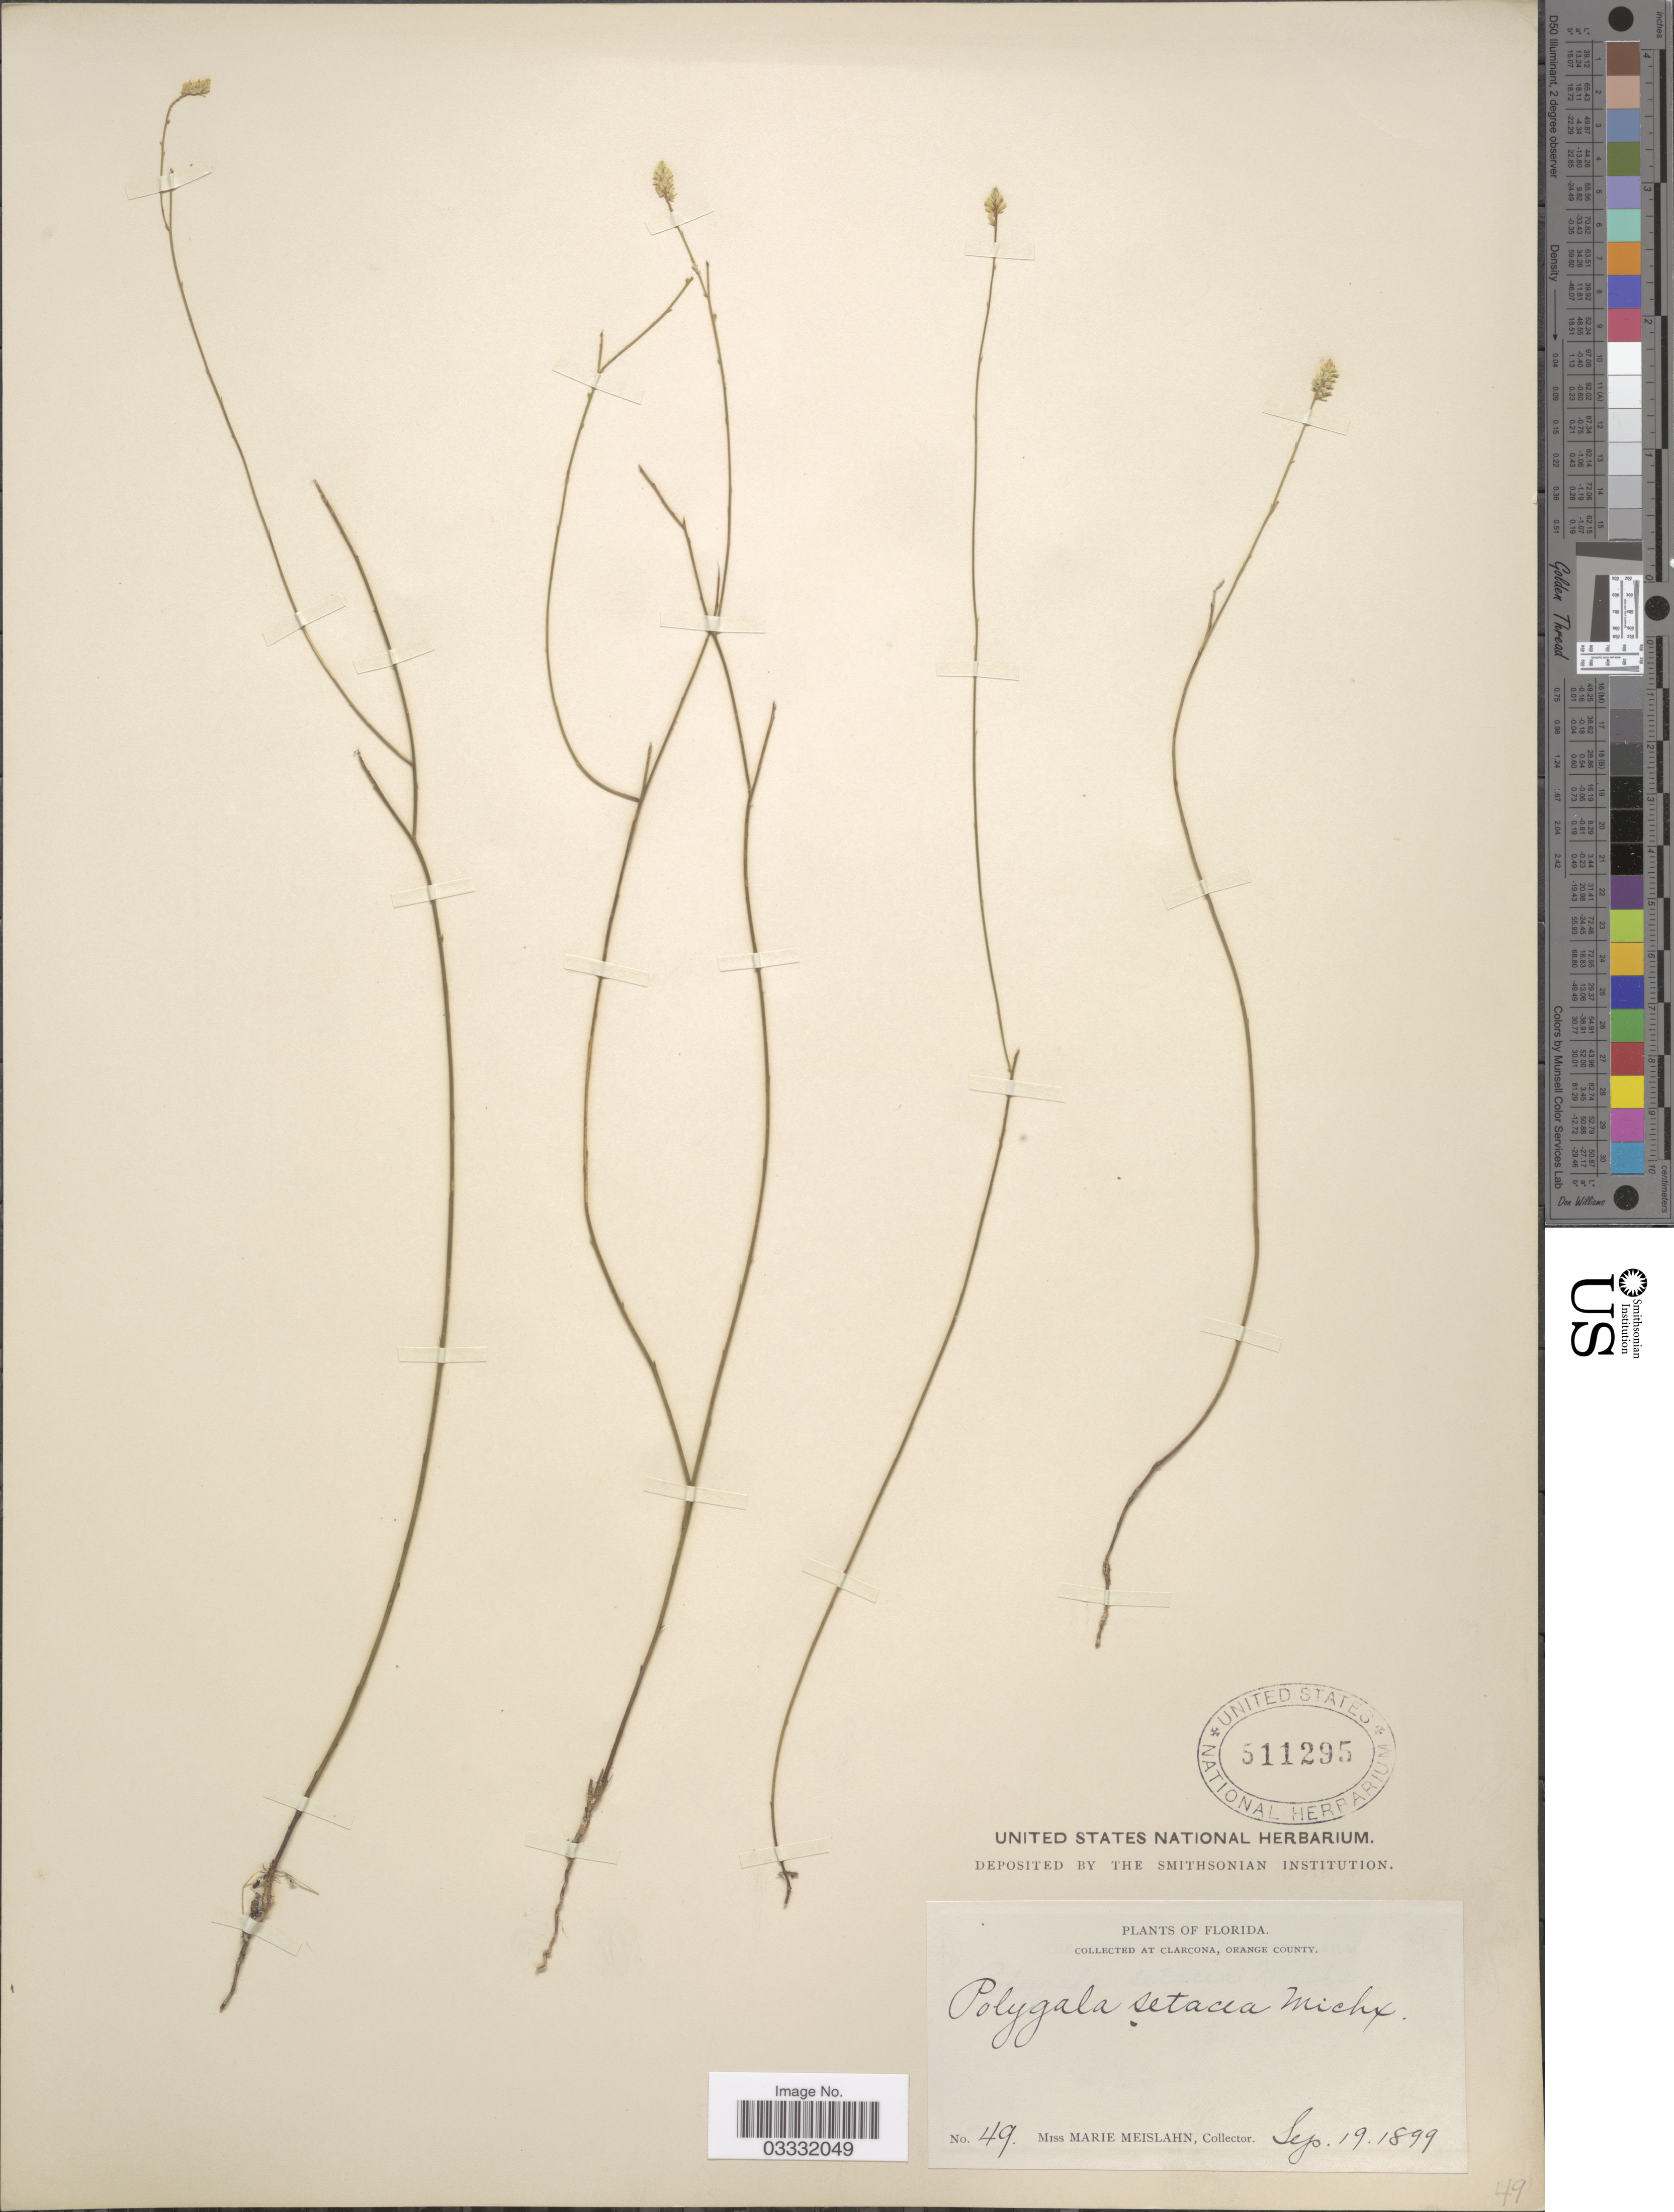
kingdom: Plantae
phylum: Tracheophyta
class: Magnoliopsida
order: Fabales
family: Polygalaceae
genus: Polygala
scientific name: Polygala setacea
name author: Michx.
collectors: M. Meislahn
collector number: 49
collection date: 1899-09-19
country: United States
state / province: Florida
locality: At Clarcona, Orange County.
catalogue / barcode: US 511295